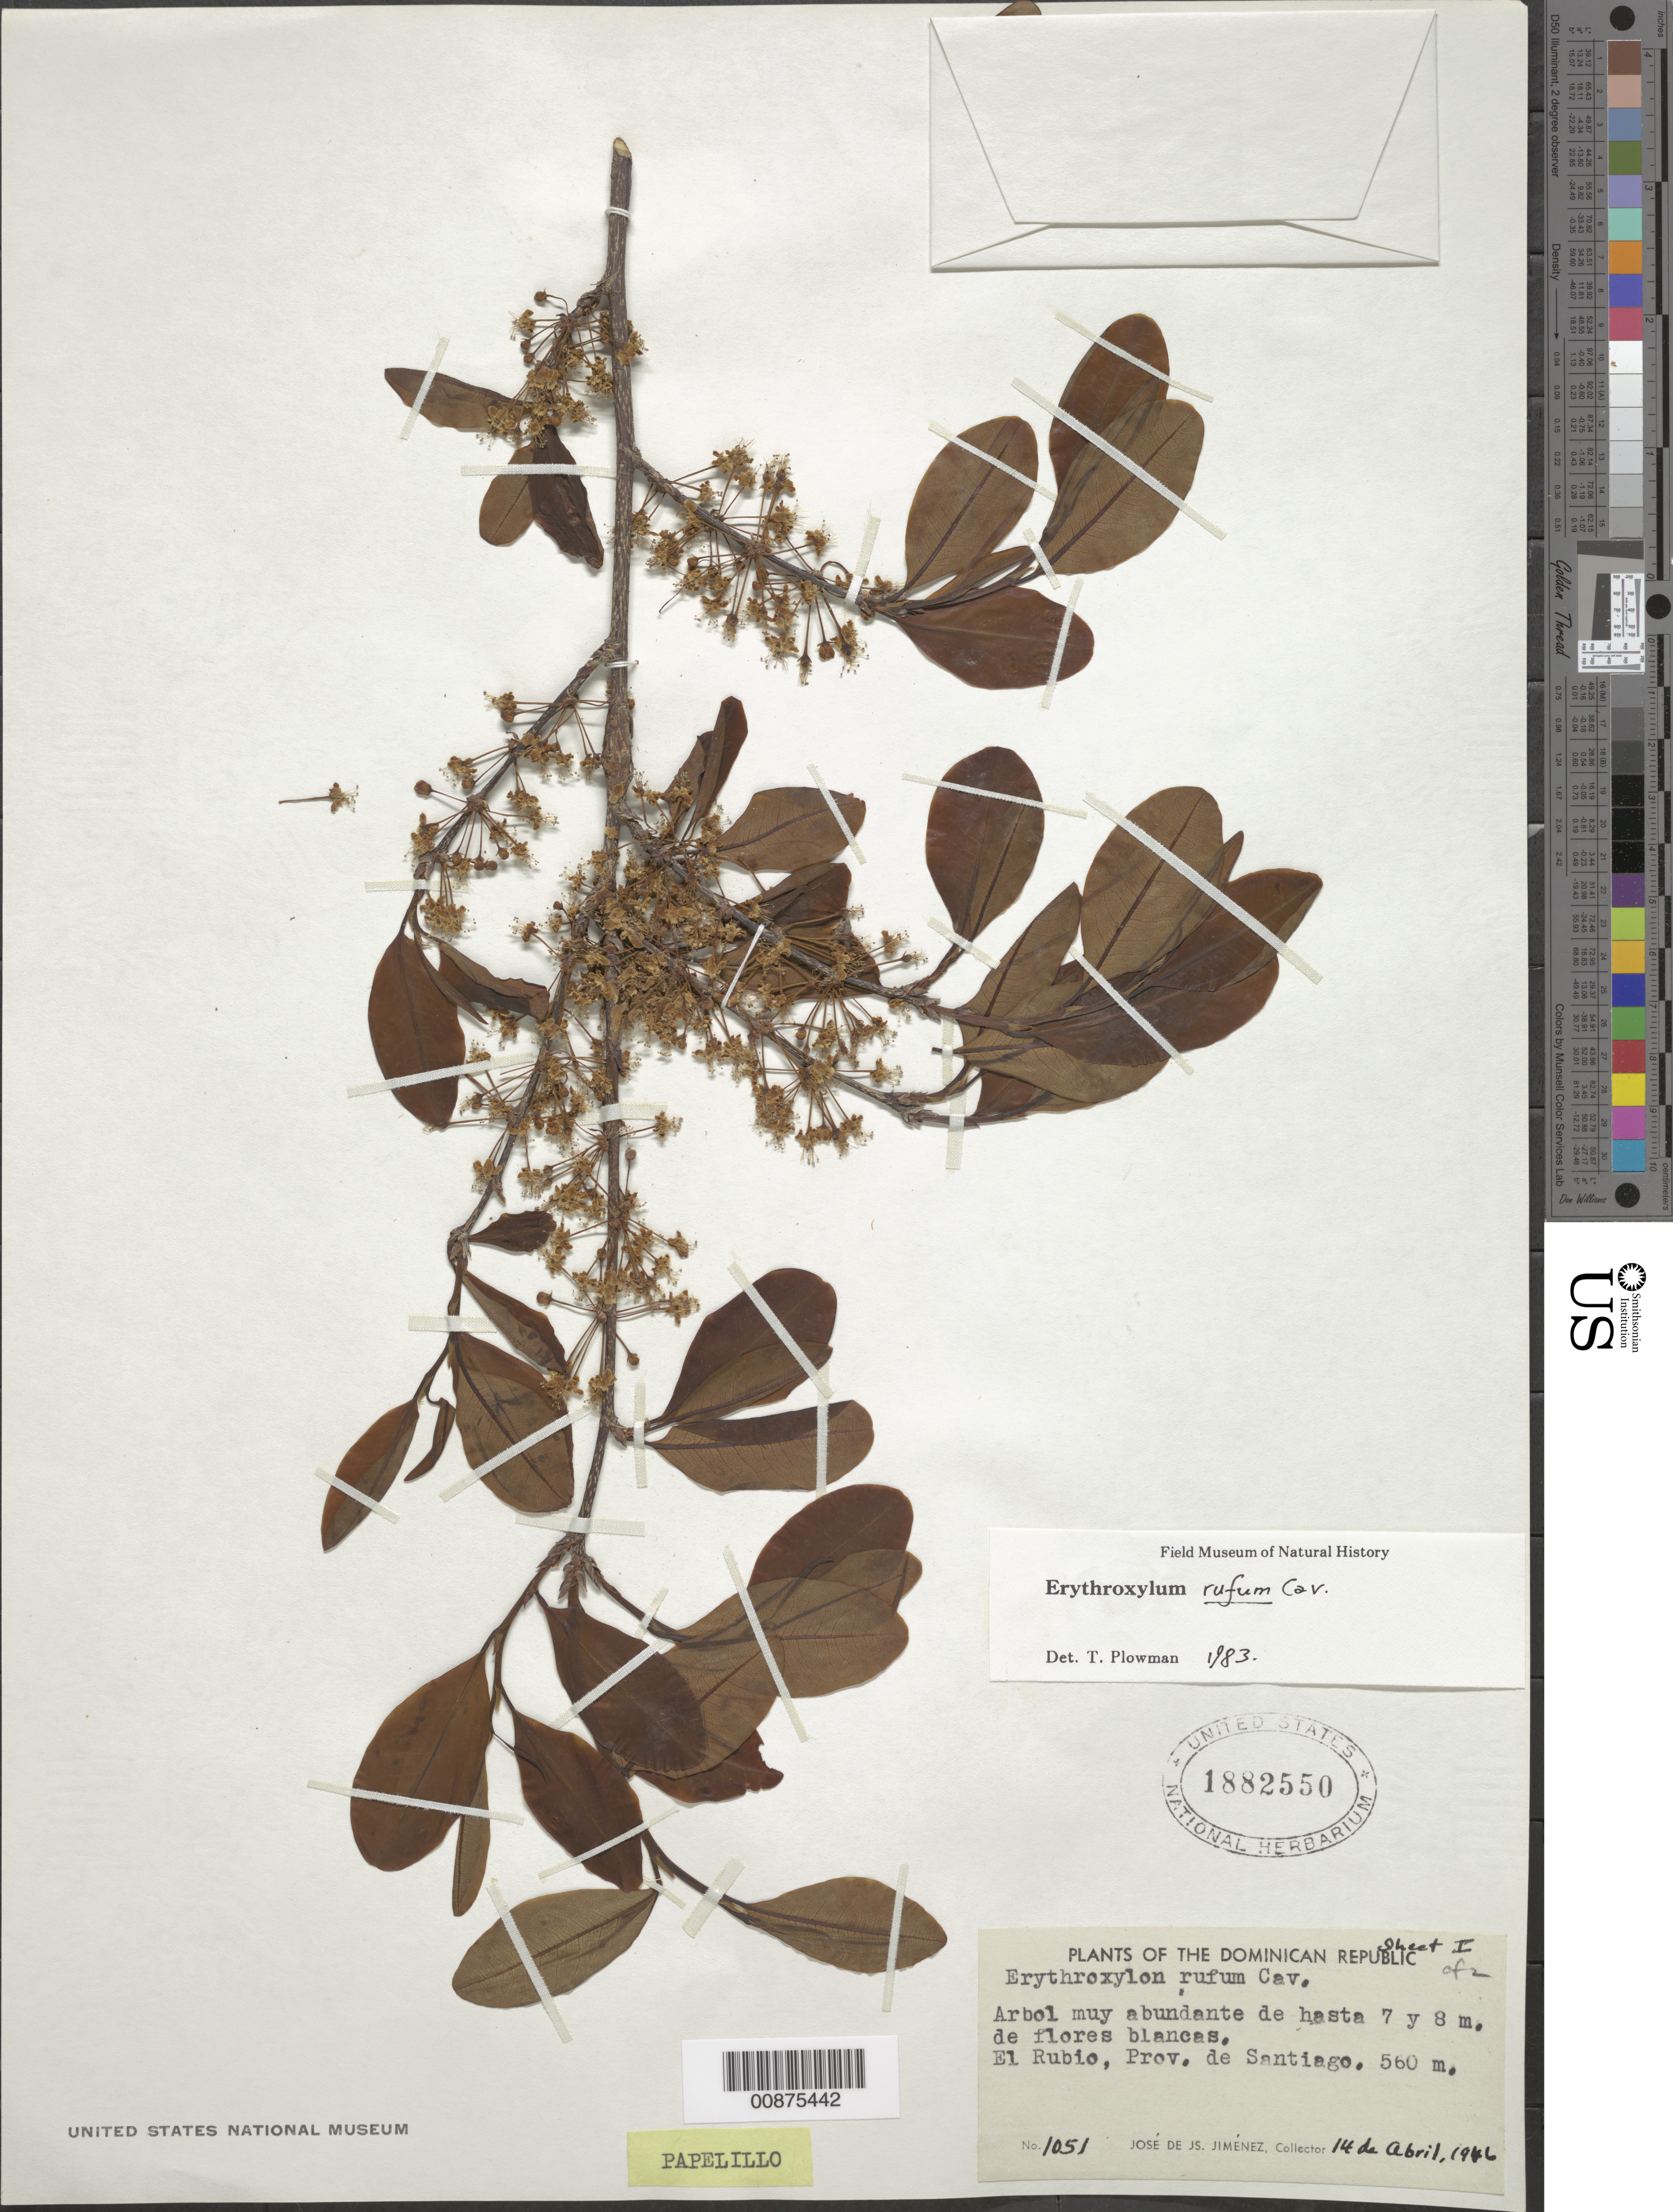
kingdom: Plantae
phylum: Tracheophyta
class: Magnoliopsida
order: Malpighiales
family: Erythroxylaceae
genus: Erythroxylum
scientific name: Erythroxylum rufum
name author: Cav.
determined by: Plowman, Timothy C.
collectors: J. J. Jiménez Almonte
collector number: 1051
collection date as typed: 14 Apr 1946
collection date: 1946-04-14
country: Dominican Republic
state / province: Santiago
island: Hispaniola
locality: El Rubio.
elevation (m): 560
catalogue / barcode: US 1882550